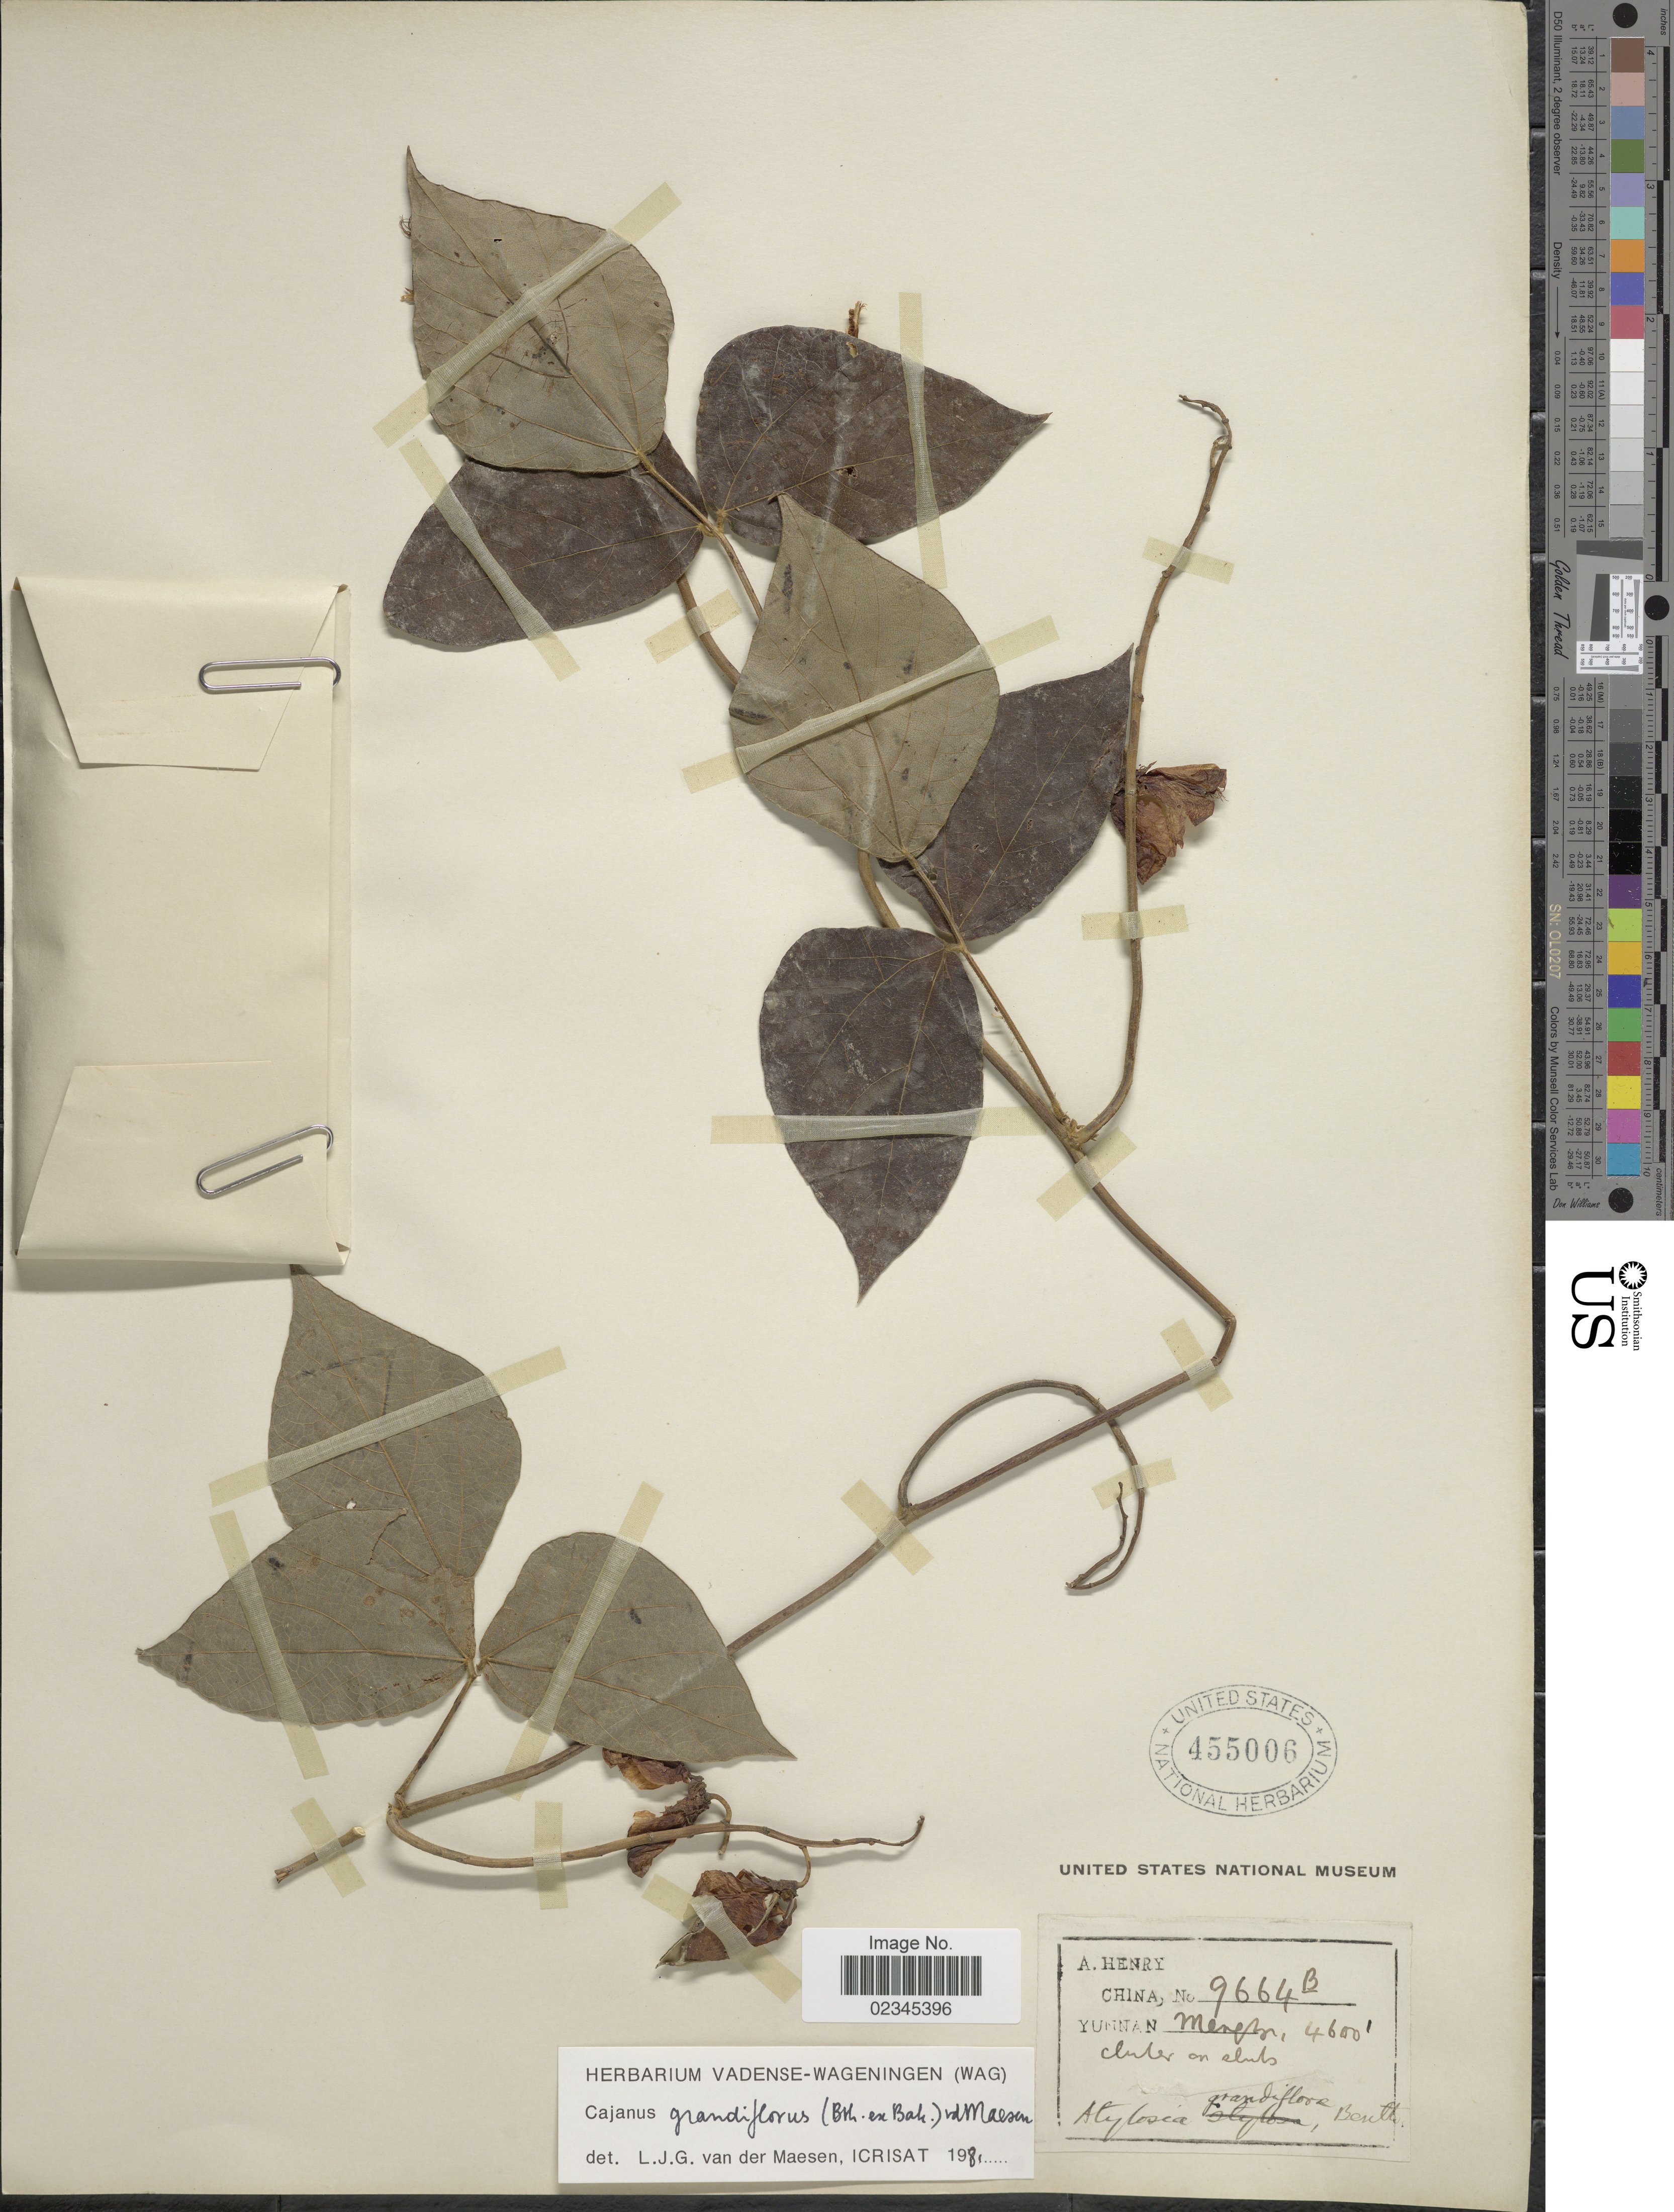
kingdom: Plantae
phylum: Tracheophyta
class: Magnoliopsida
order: Fabales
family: Fabaceae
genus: Cajanus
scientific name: Cajanus grandiflorus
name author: (Benth. ex Baker) Maesen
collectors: A. Henry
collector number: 9664 B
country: China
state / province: Yunnan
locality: Mengtze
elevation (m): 1402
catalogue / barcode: US 455006